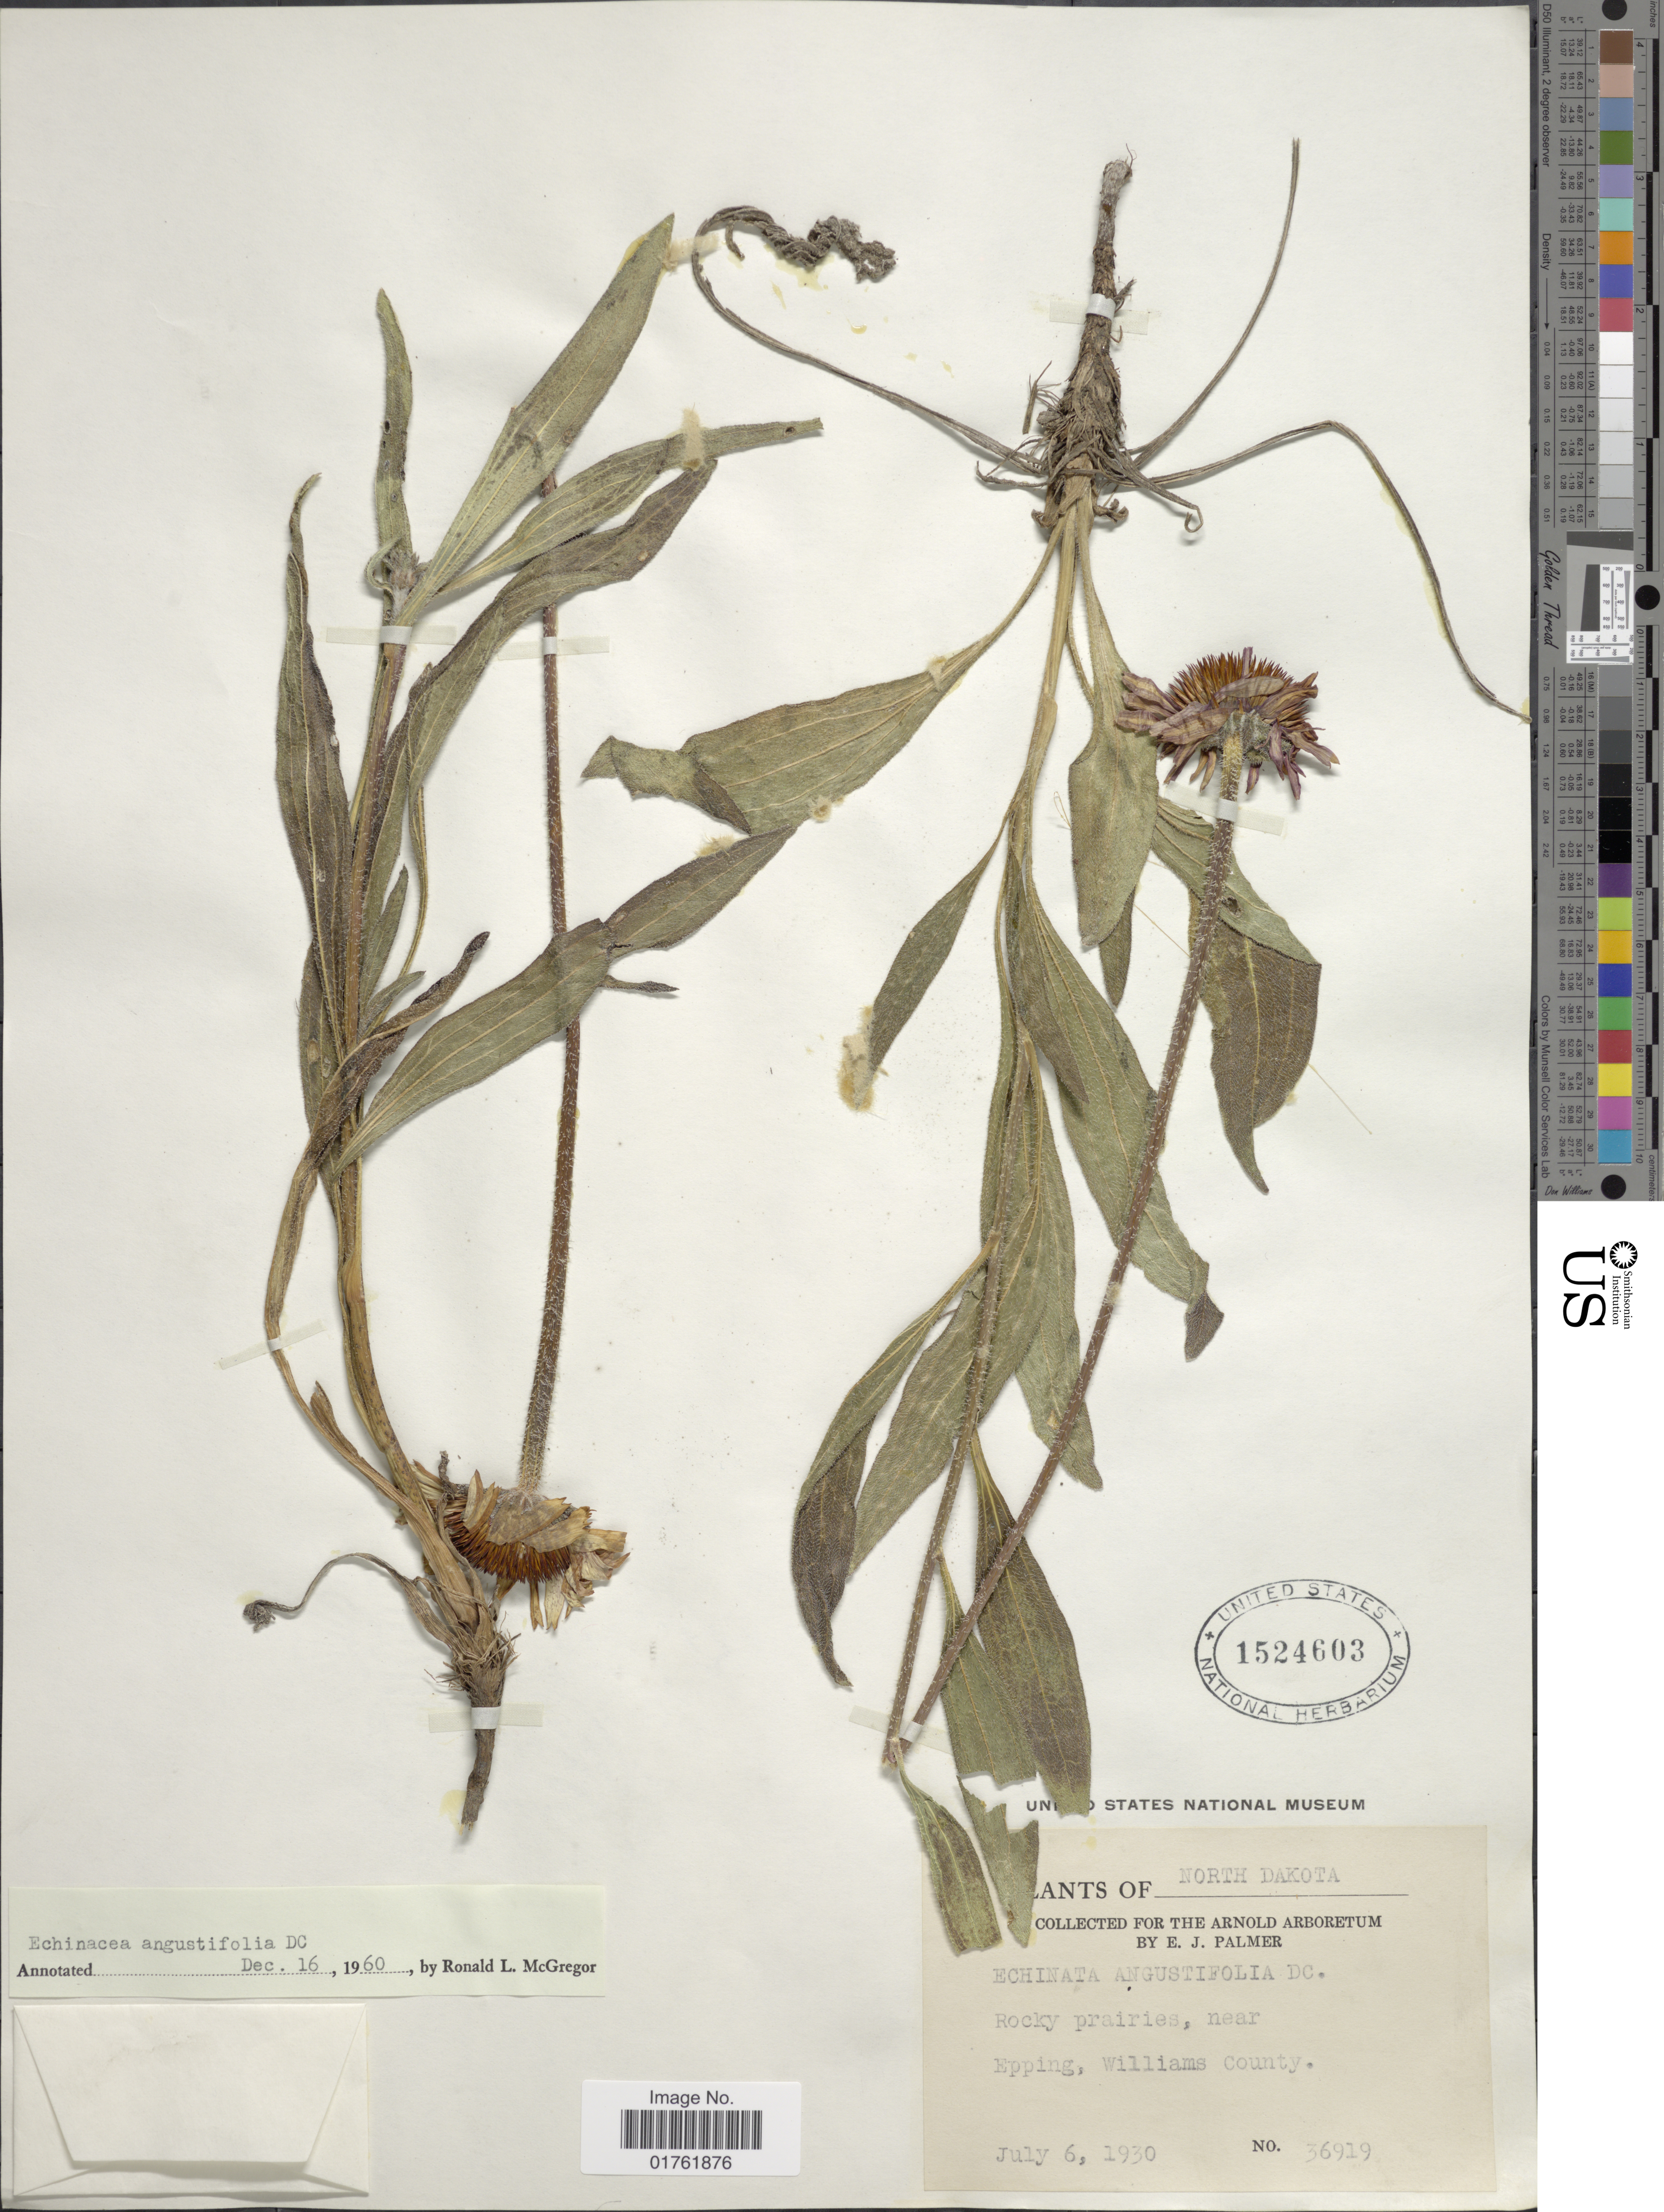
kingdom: Plantae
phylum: Tracheophyta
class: Magnoliopsida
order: Asterales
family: Asteraceae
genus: Echinacea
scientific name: Echinacea angustifolia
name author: DC.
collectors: E. J. Palmer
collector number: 36919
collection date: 1930-07-06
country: United States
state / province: North Dakota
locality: Rocky prairies, near Epping, Williams County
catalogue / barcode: US 1524603